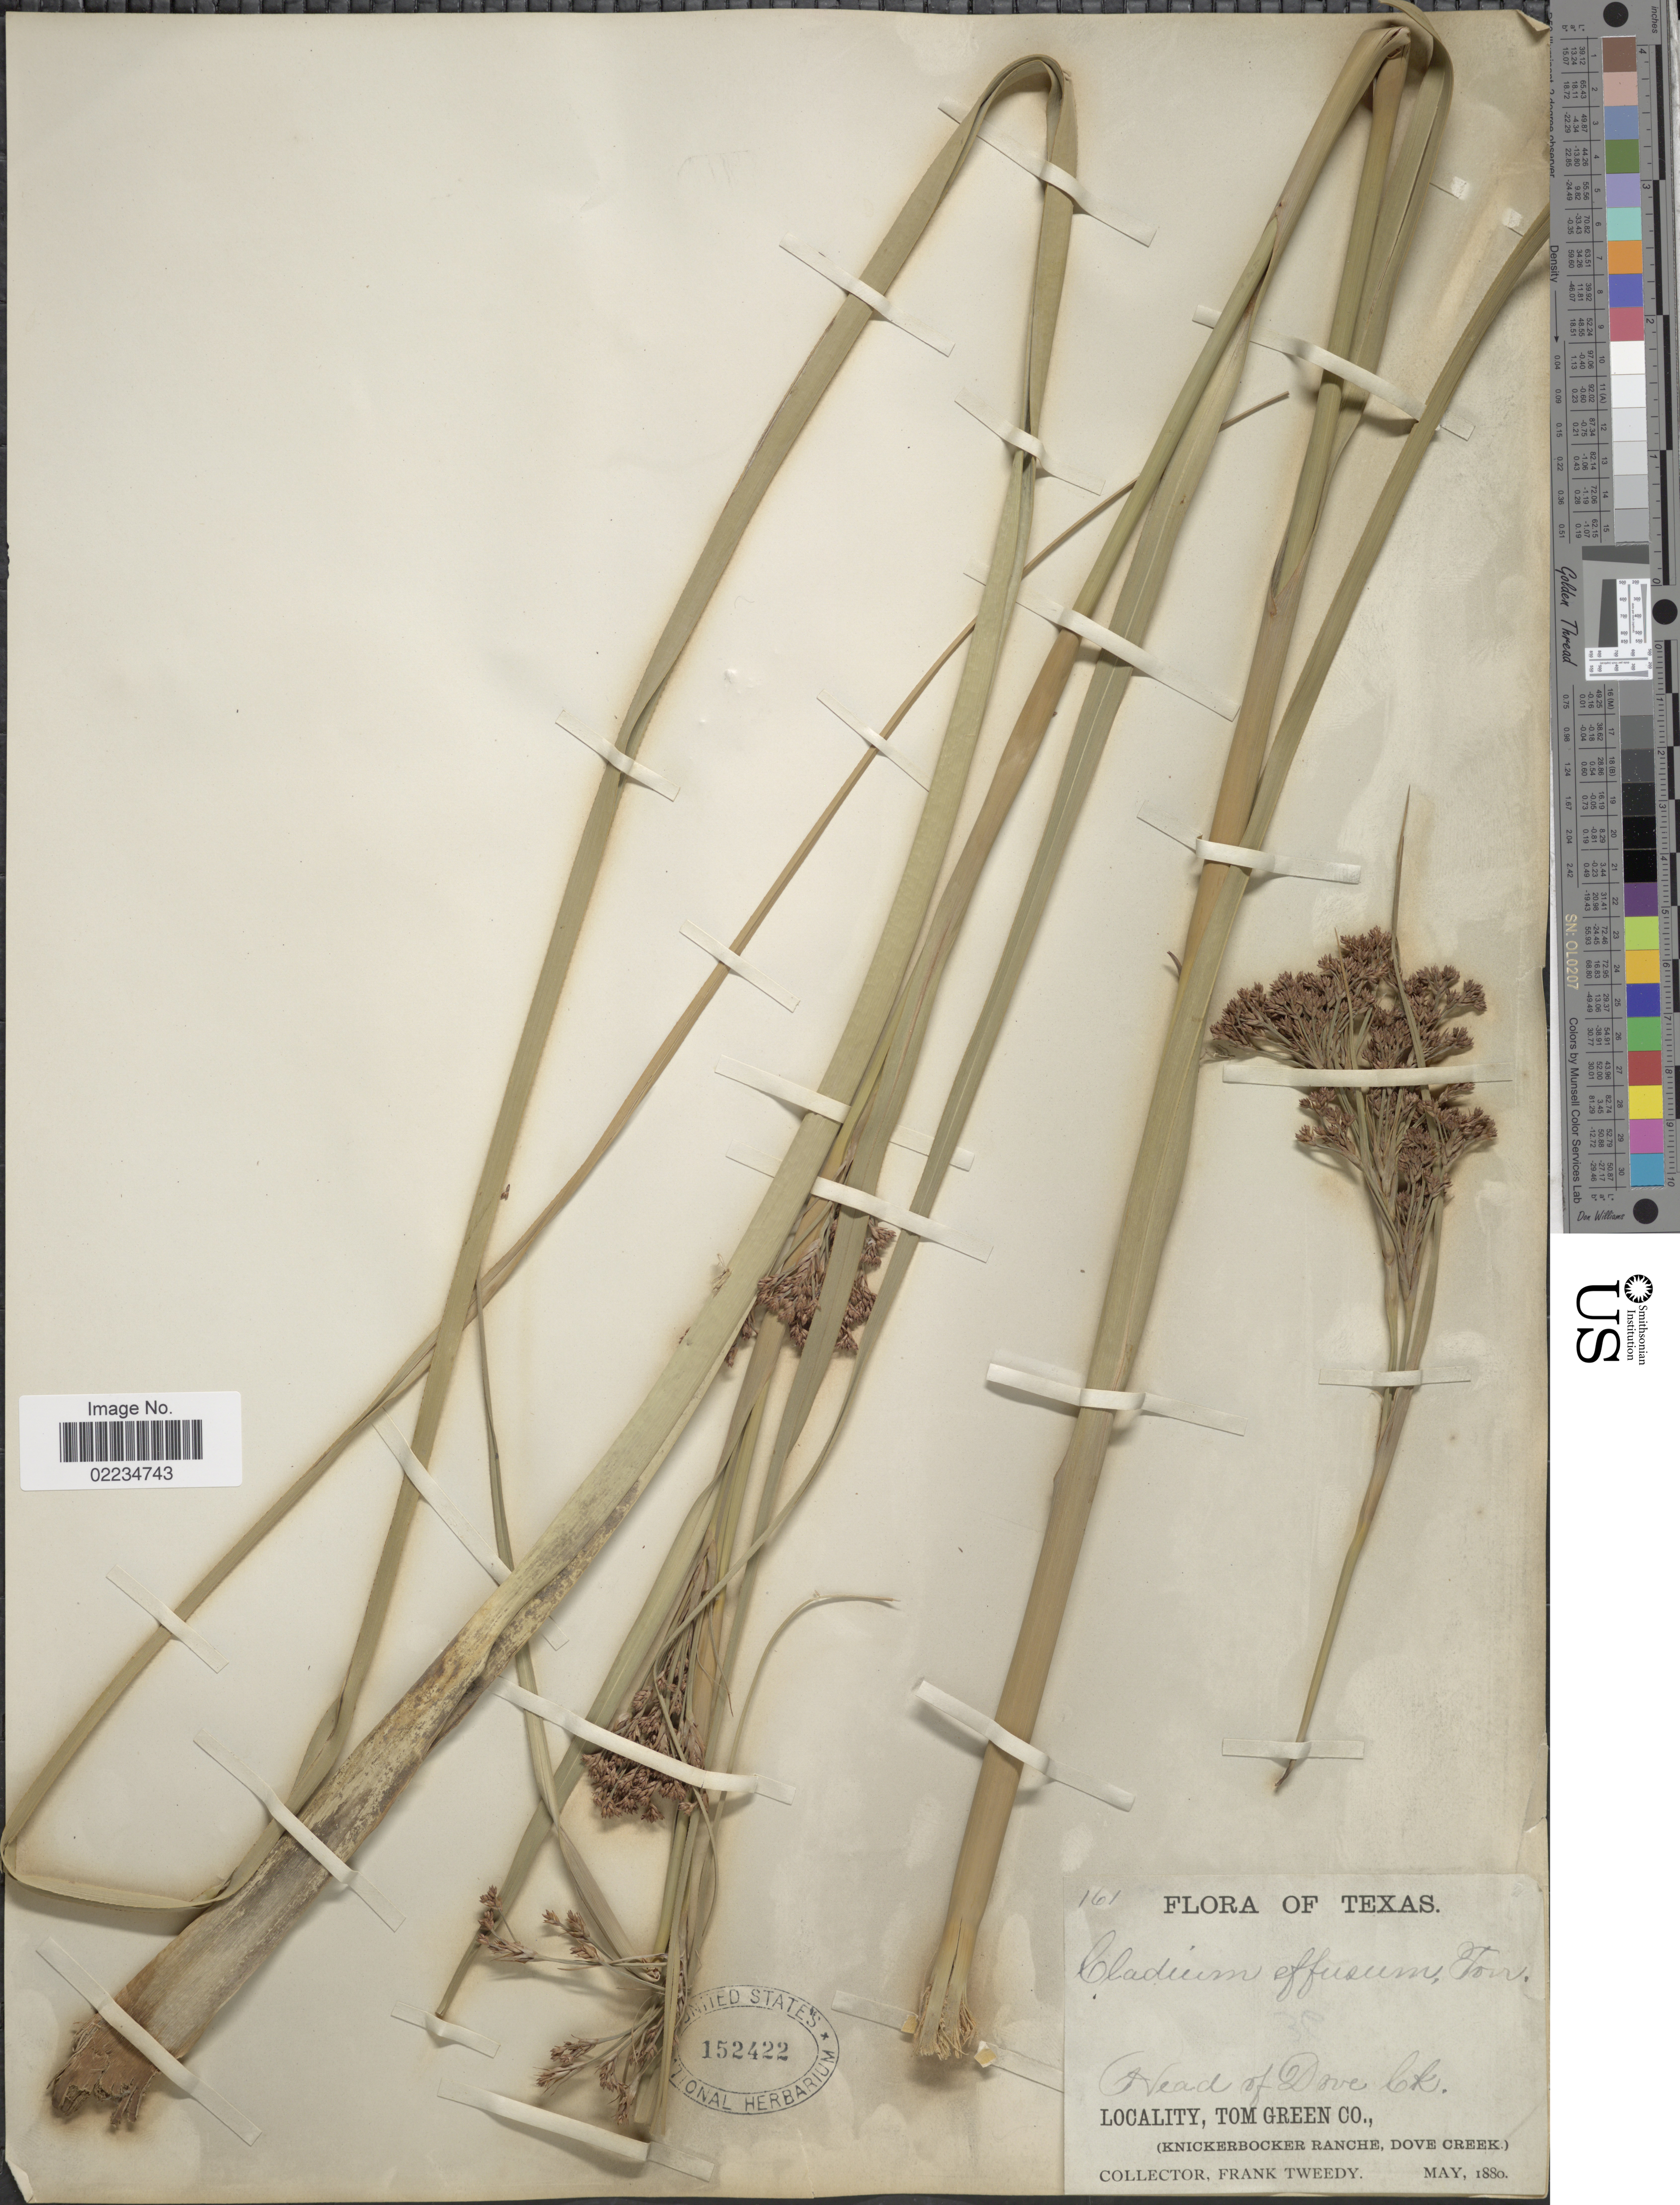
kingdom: Plantae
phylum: Tracheophyta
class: Liliopsida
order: Poales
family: Cyperaceae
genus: Cladium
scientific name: Cladium jamaicense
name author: Crantz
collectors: F. Tweedy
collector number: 161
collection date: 1880-05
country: United States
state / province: Texas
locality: Head of Dove Ck, Tom Green Co. (Knickerbocker Ranche, Dove Creek)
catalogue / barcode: US 152422